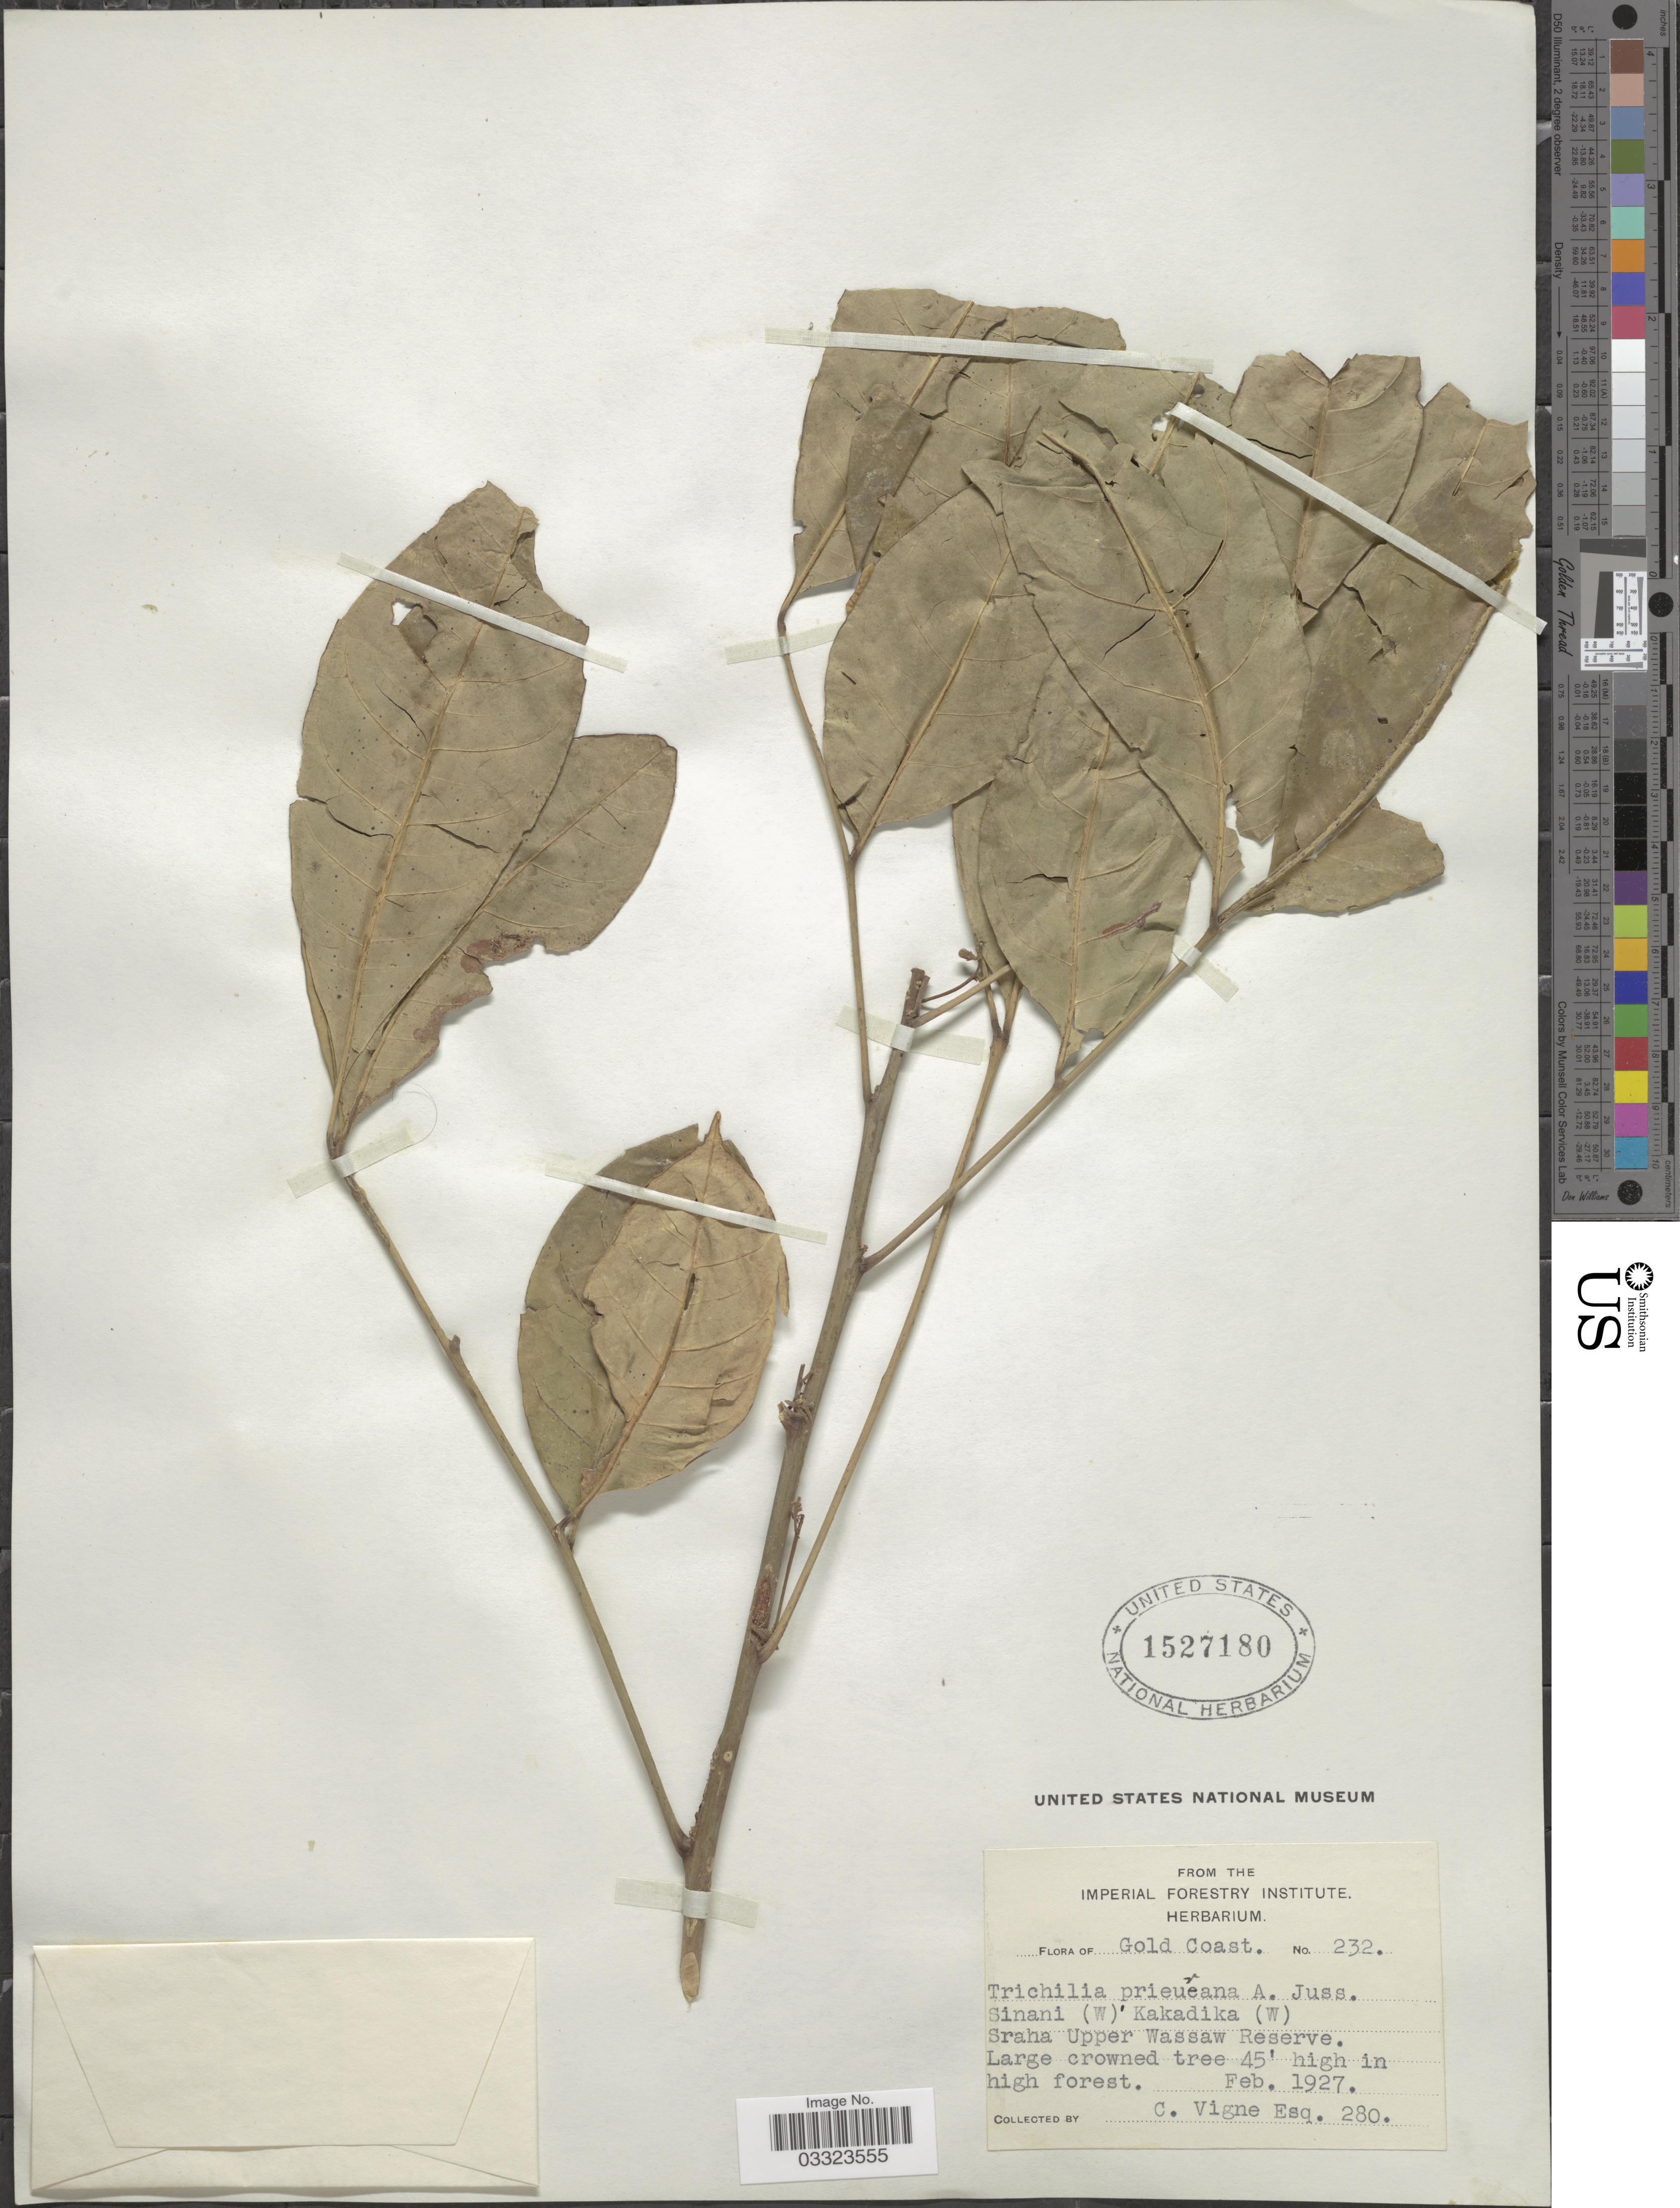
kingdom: Plantae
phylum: Tracheophyta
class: Magnoliopsida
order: Sapindales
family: Meliaceae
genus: Trichilia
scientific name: Trichilia prieureana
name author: A. Juss.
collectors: C. Vigne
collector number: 280/232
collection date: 1927-02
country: Ghana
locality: Gold Coast. Sraha Upper Wassaw Reserve.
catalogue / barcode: US 1527180